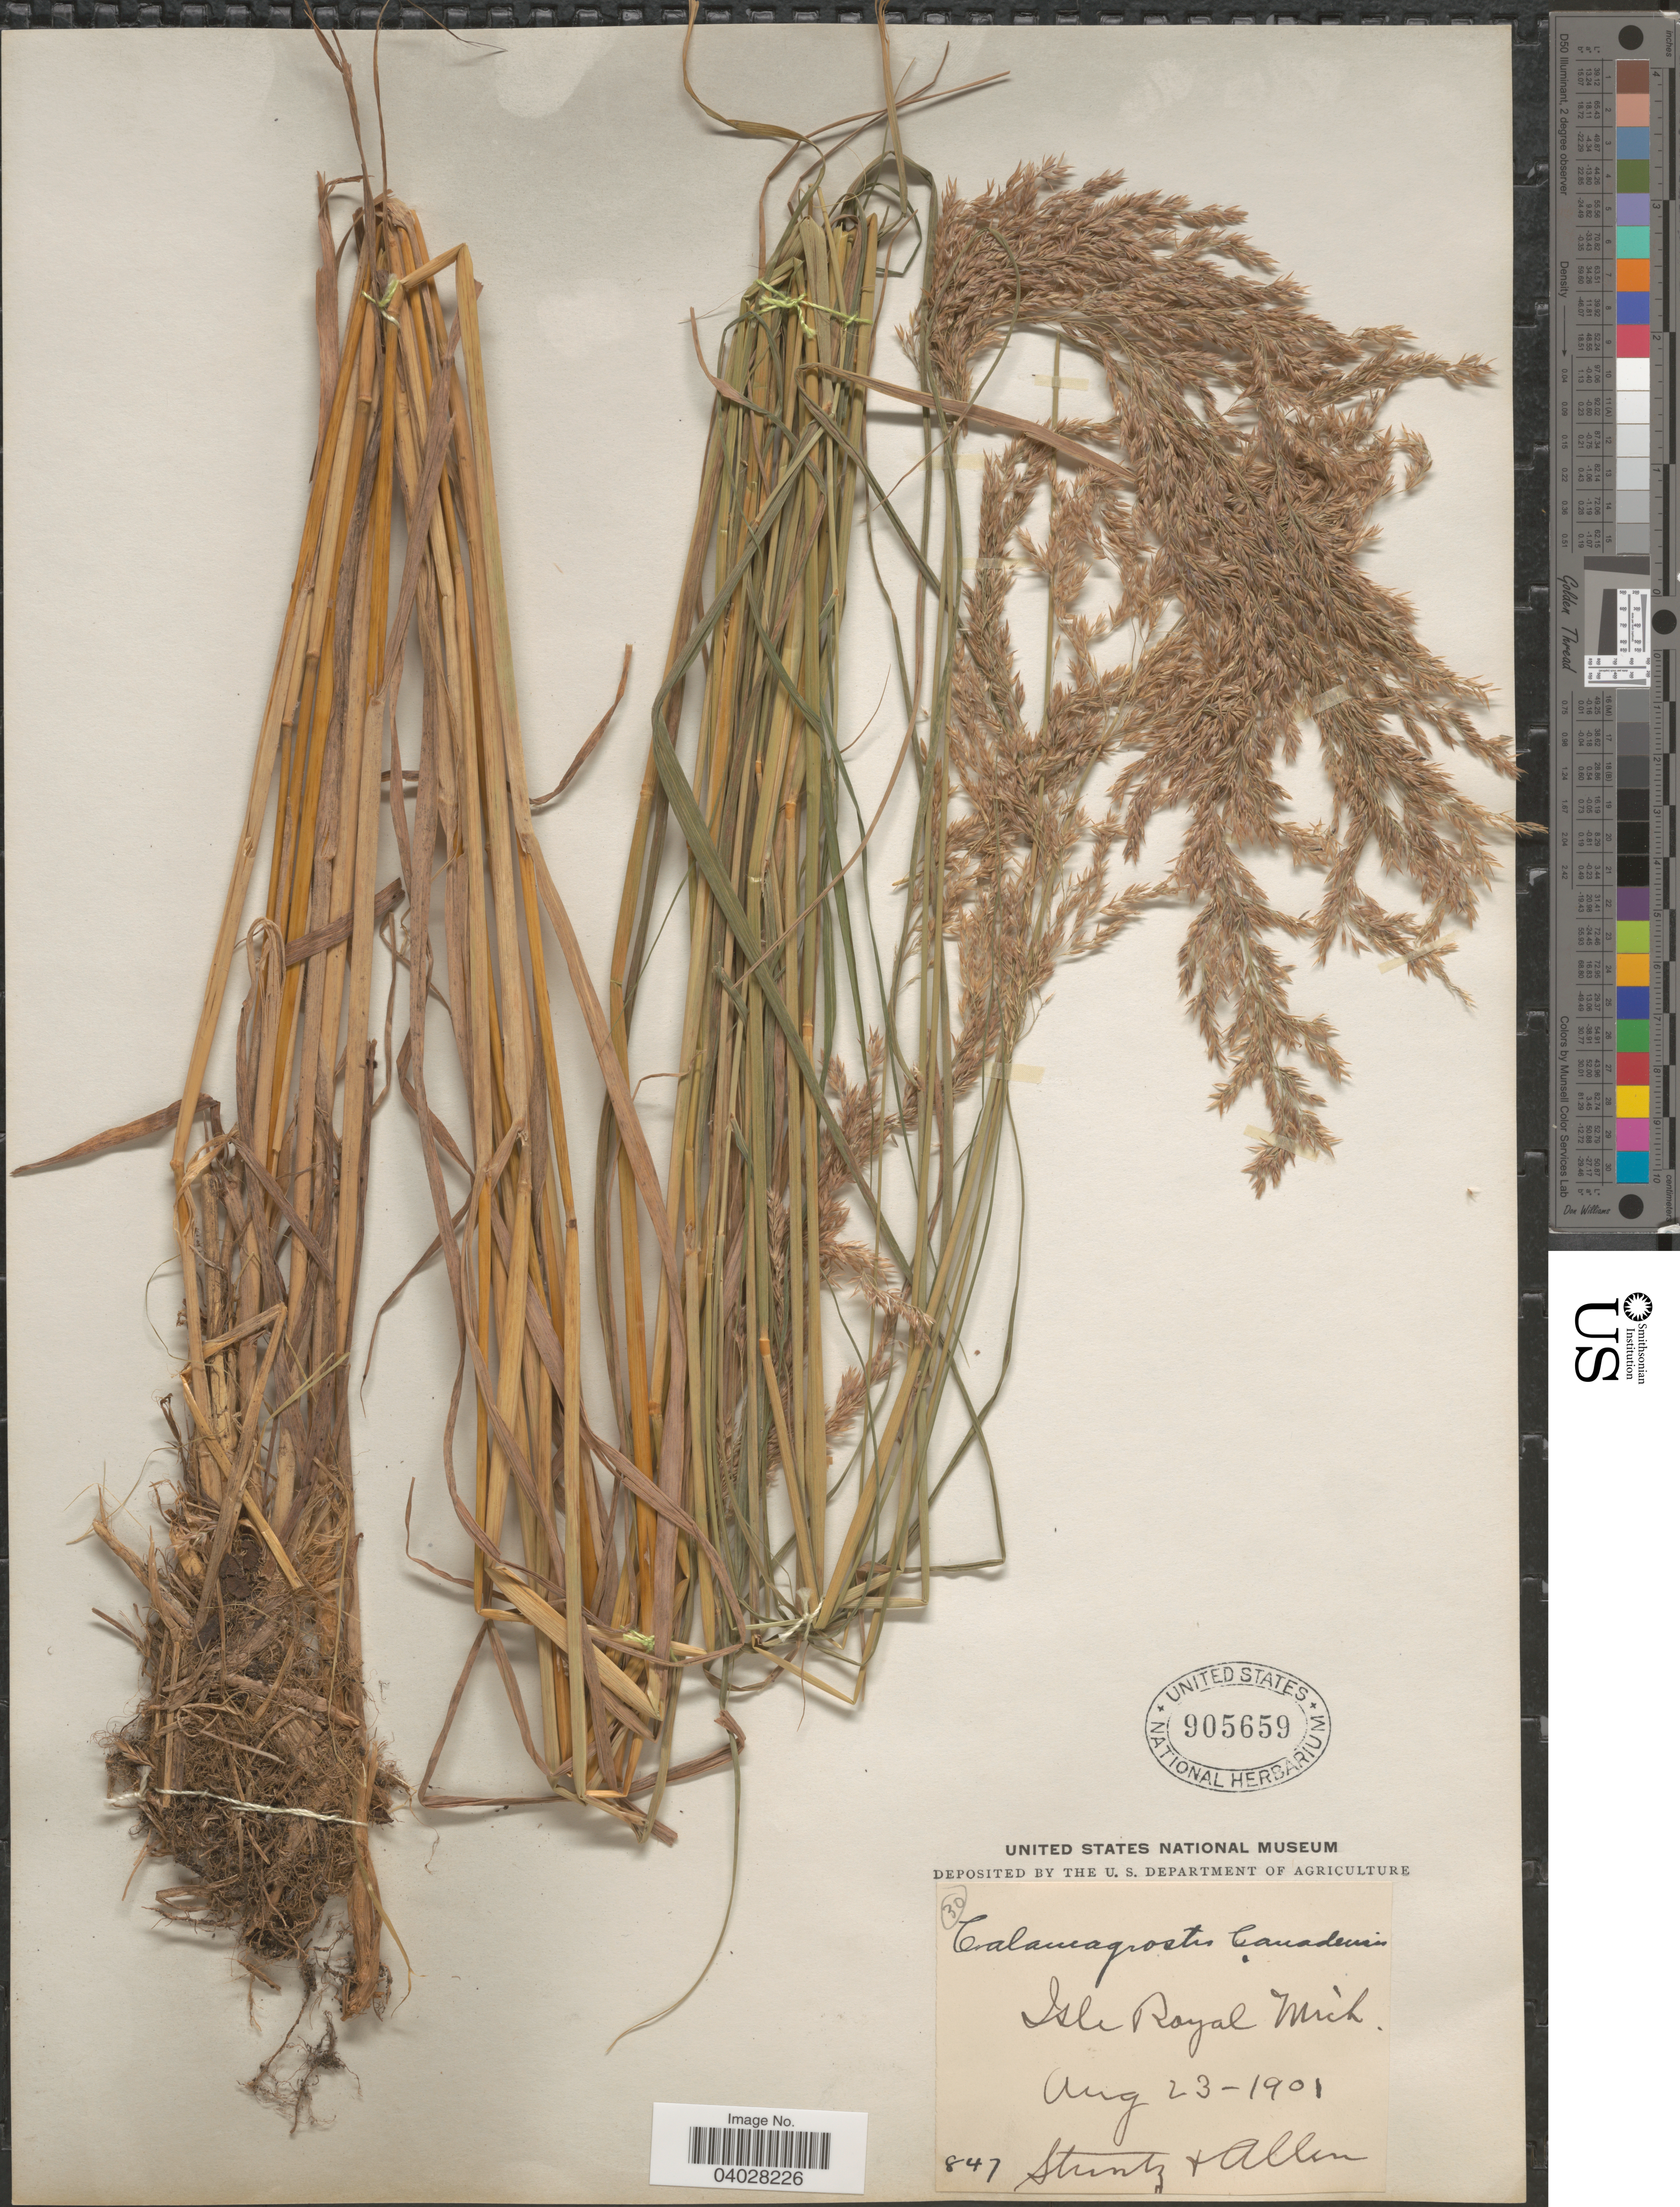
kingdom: Plantae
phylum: Tracheophyta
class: Liliopsida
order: Poales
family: Poaceae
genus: Calamagrostis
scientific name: Calamagrostis canadensis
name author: (Michx.) P. Beauv.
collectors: Stuntz & -- Allen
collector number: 847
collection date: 1901-08-23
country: United States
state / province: Michigan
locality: Isle Royal.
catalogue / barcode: US 905659